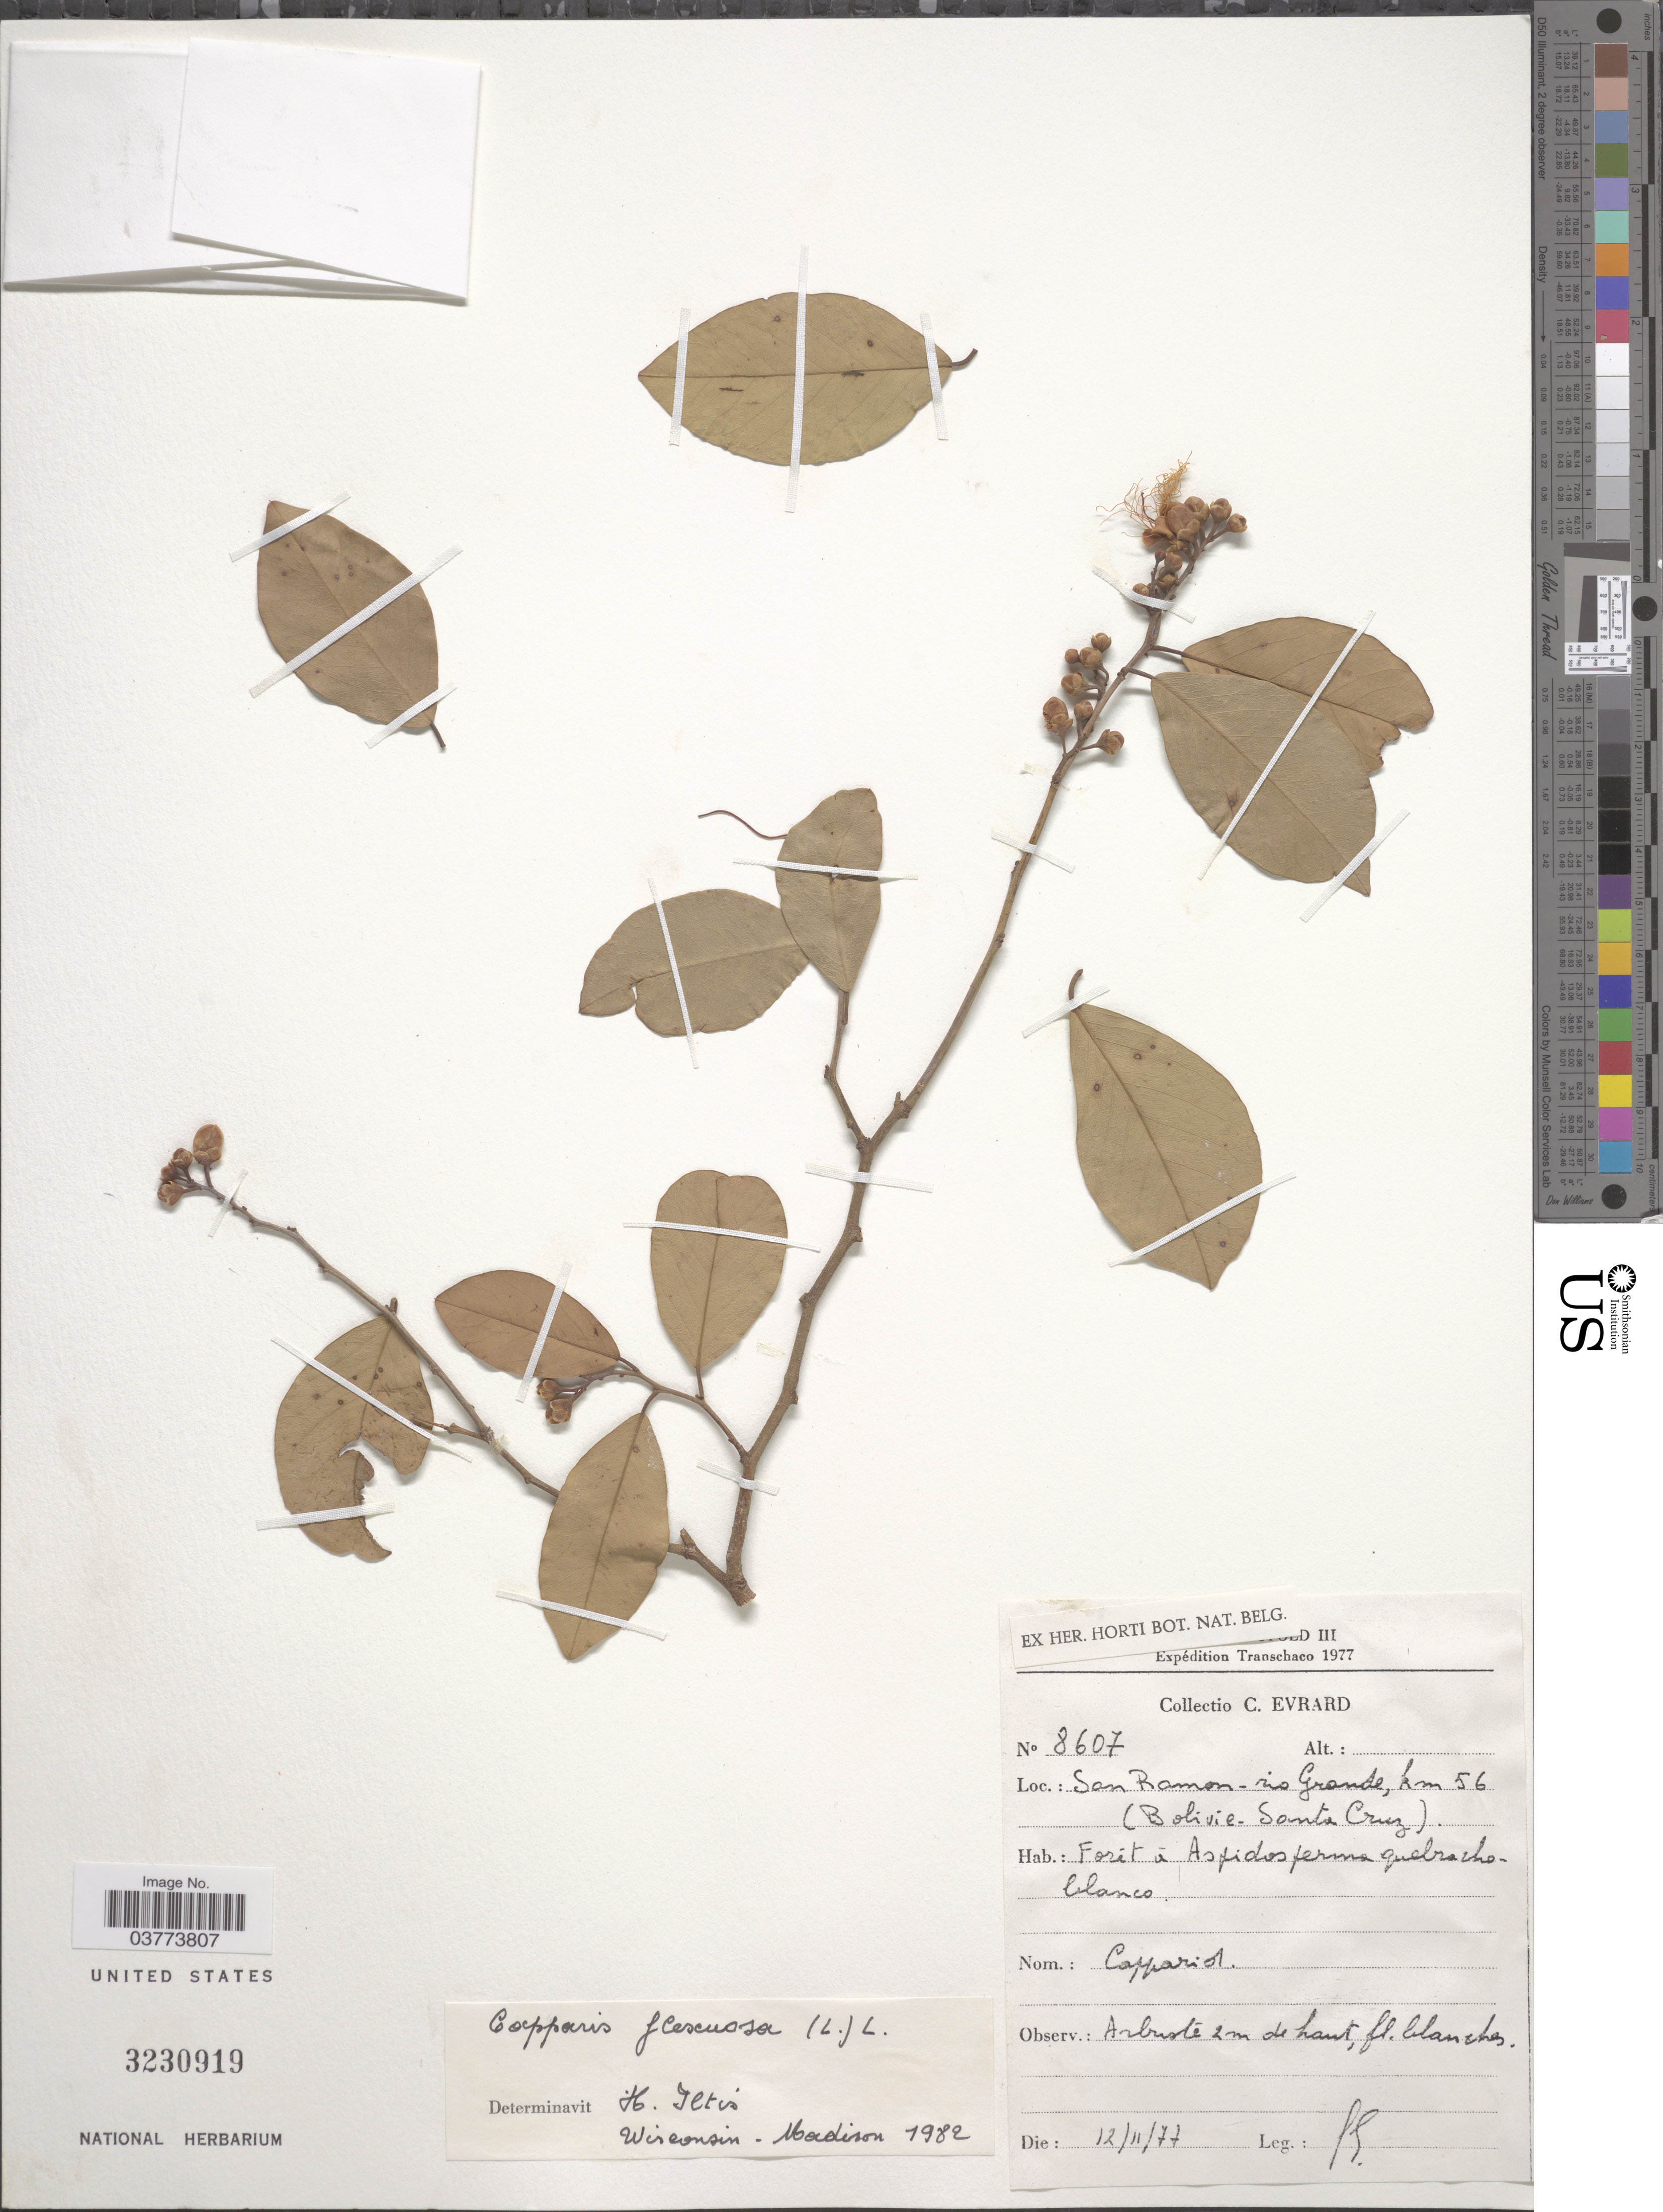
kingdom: Plantae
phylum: Tracheophyta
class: Magnoliopsida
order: Brassicales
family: Capparaceae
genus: Cynophalla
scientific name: Cynophalla flexuosa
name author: (L.) J. Presl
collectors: C. Evrard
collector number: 8607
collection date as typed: Transcribed d/m/y: 12/11/77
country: Bolivia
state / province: Santa Cruz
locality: San Ramon - rio Grande, km 56.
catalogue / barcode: US 3230919